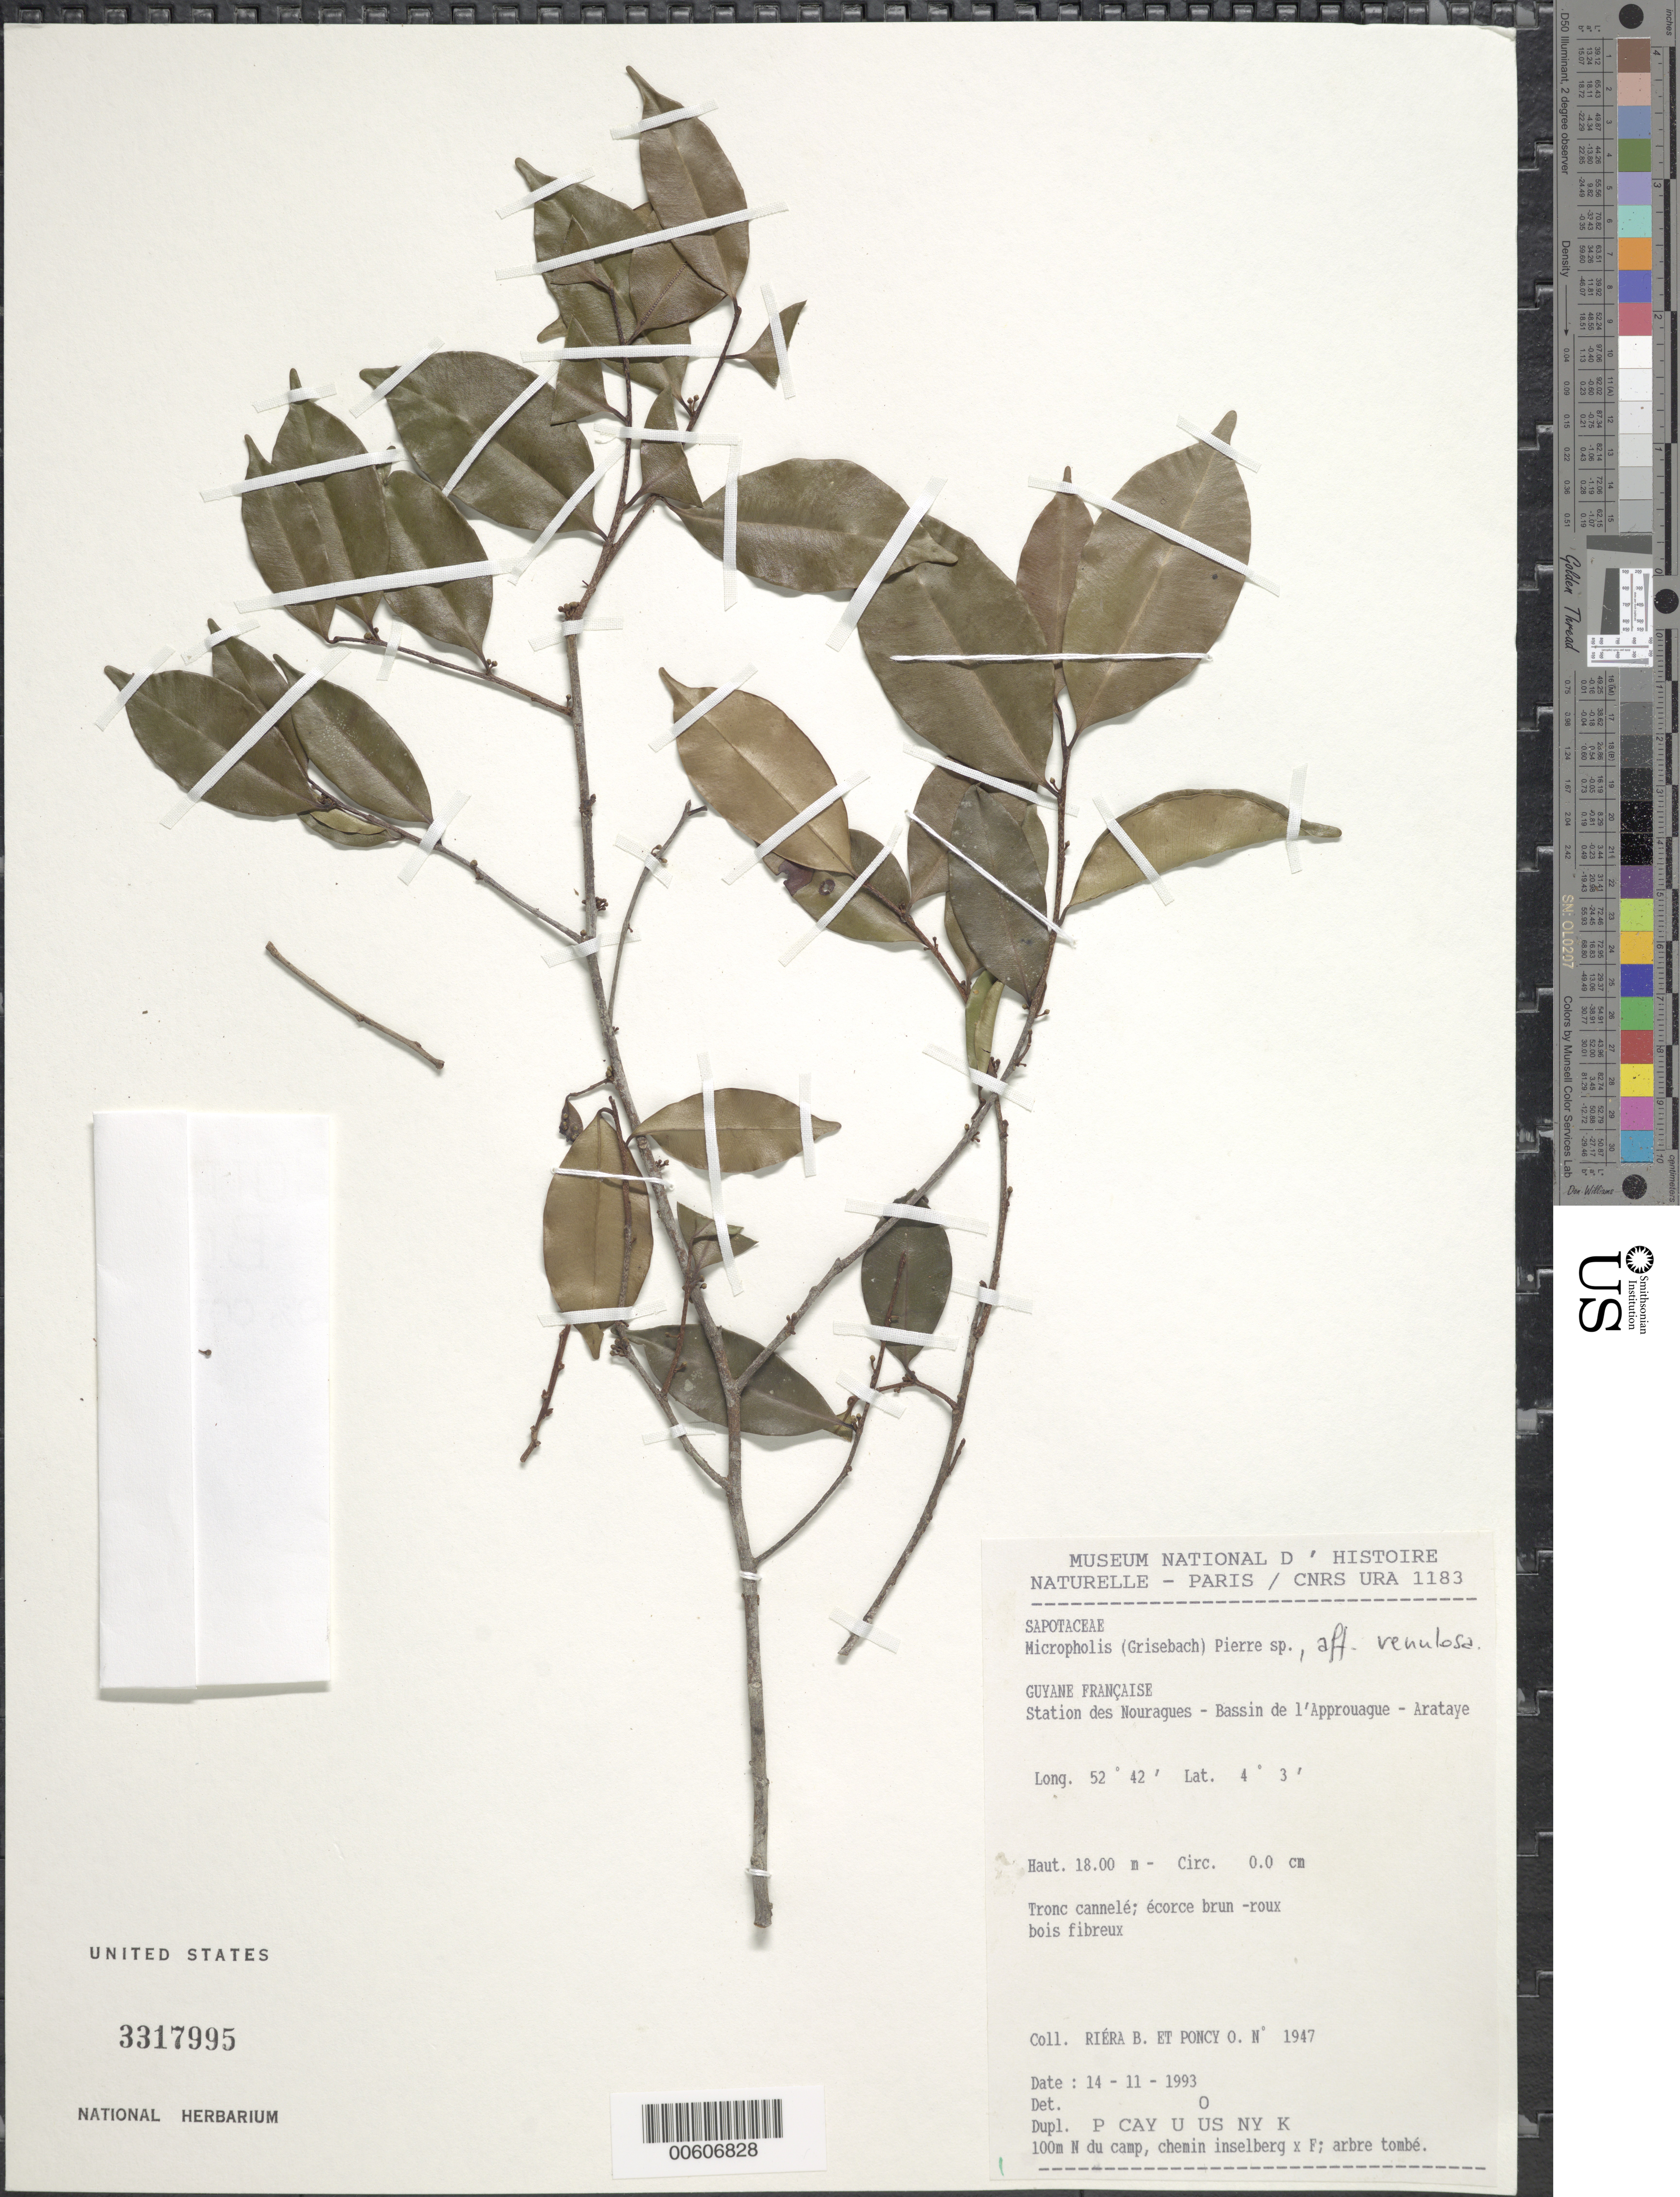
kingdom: Plantae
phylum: Tracheophyta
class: Magnoliopsida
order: Ericales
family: Sapotaceae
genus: Micropholis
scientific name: Micropholis venulosa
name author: (Mart. & Eichler) Pierre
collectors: B. Riéra & O. Poncy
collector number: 1947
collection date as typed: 14-Nov-93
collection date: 1993-11-14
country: French Guiana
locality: Station des Nouragues, Bassin de l'Approuague, Arataye; 100m N du camp, chemin inselberg x F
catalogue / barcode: US 3317995